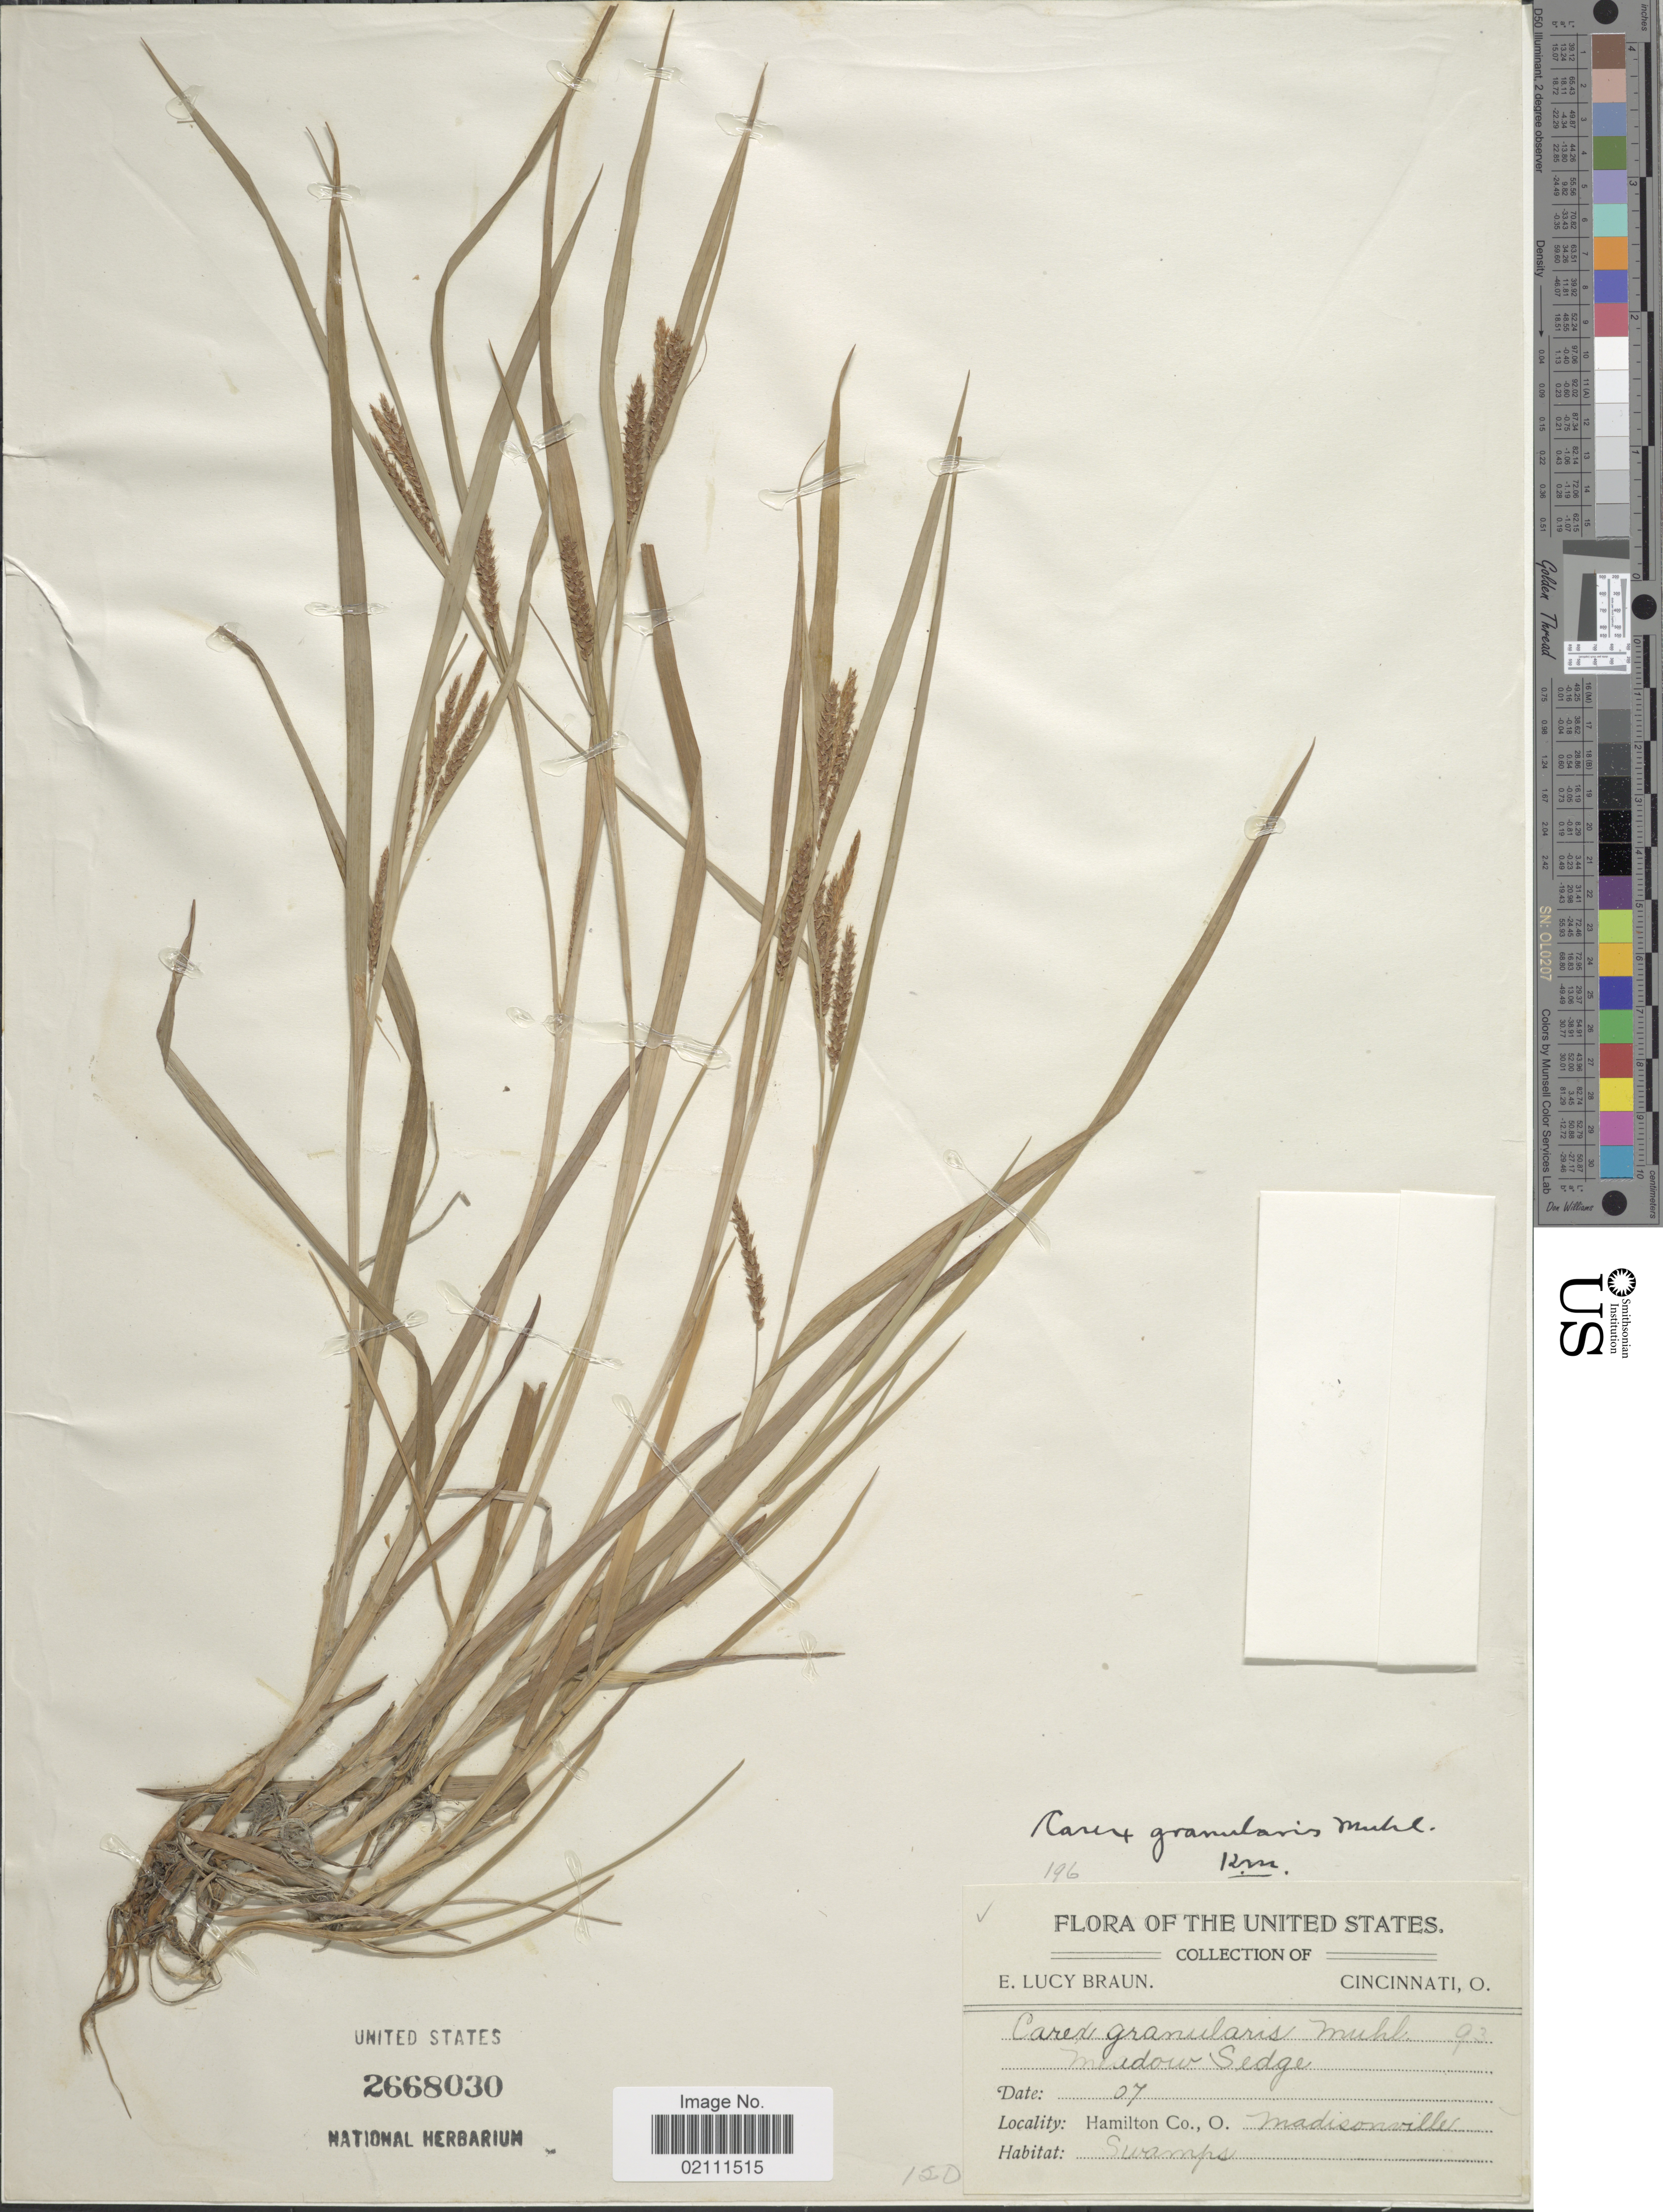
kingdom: Plantae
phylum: Tracheophyta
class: Liliopsida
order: Poales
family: Cyperaceae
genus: Carex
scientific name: Carex granularis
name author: Muhl. ex Willd.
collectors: E. L. Braun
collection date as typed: Transcribed d/m/y: //7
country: United States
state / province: Ohio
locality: Hamilton Co., Madisonville, Swamps.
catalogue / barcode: US 2668030